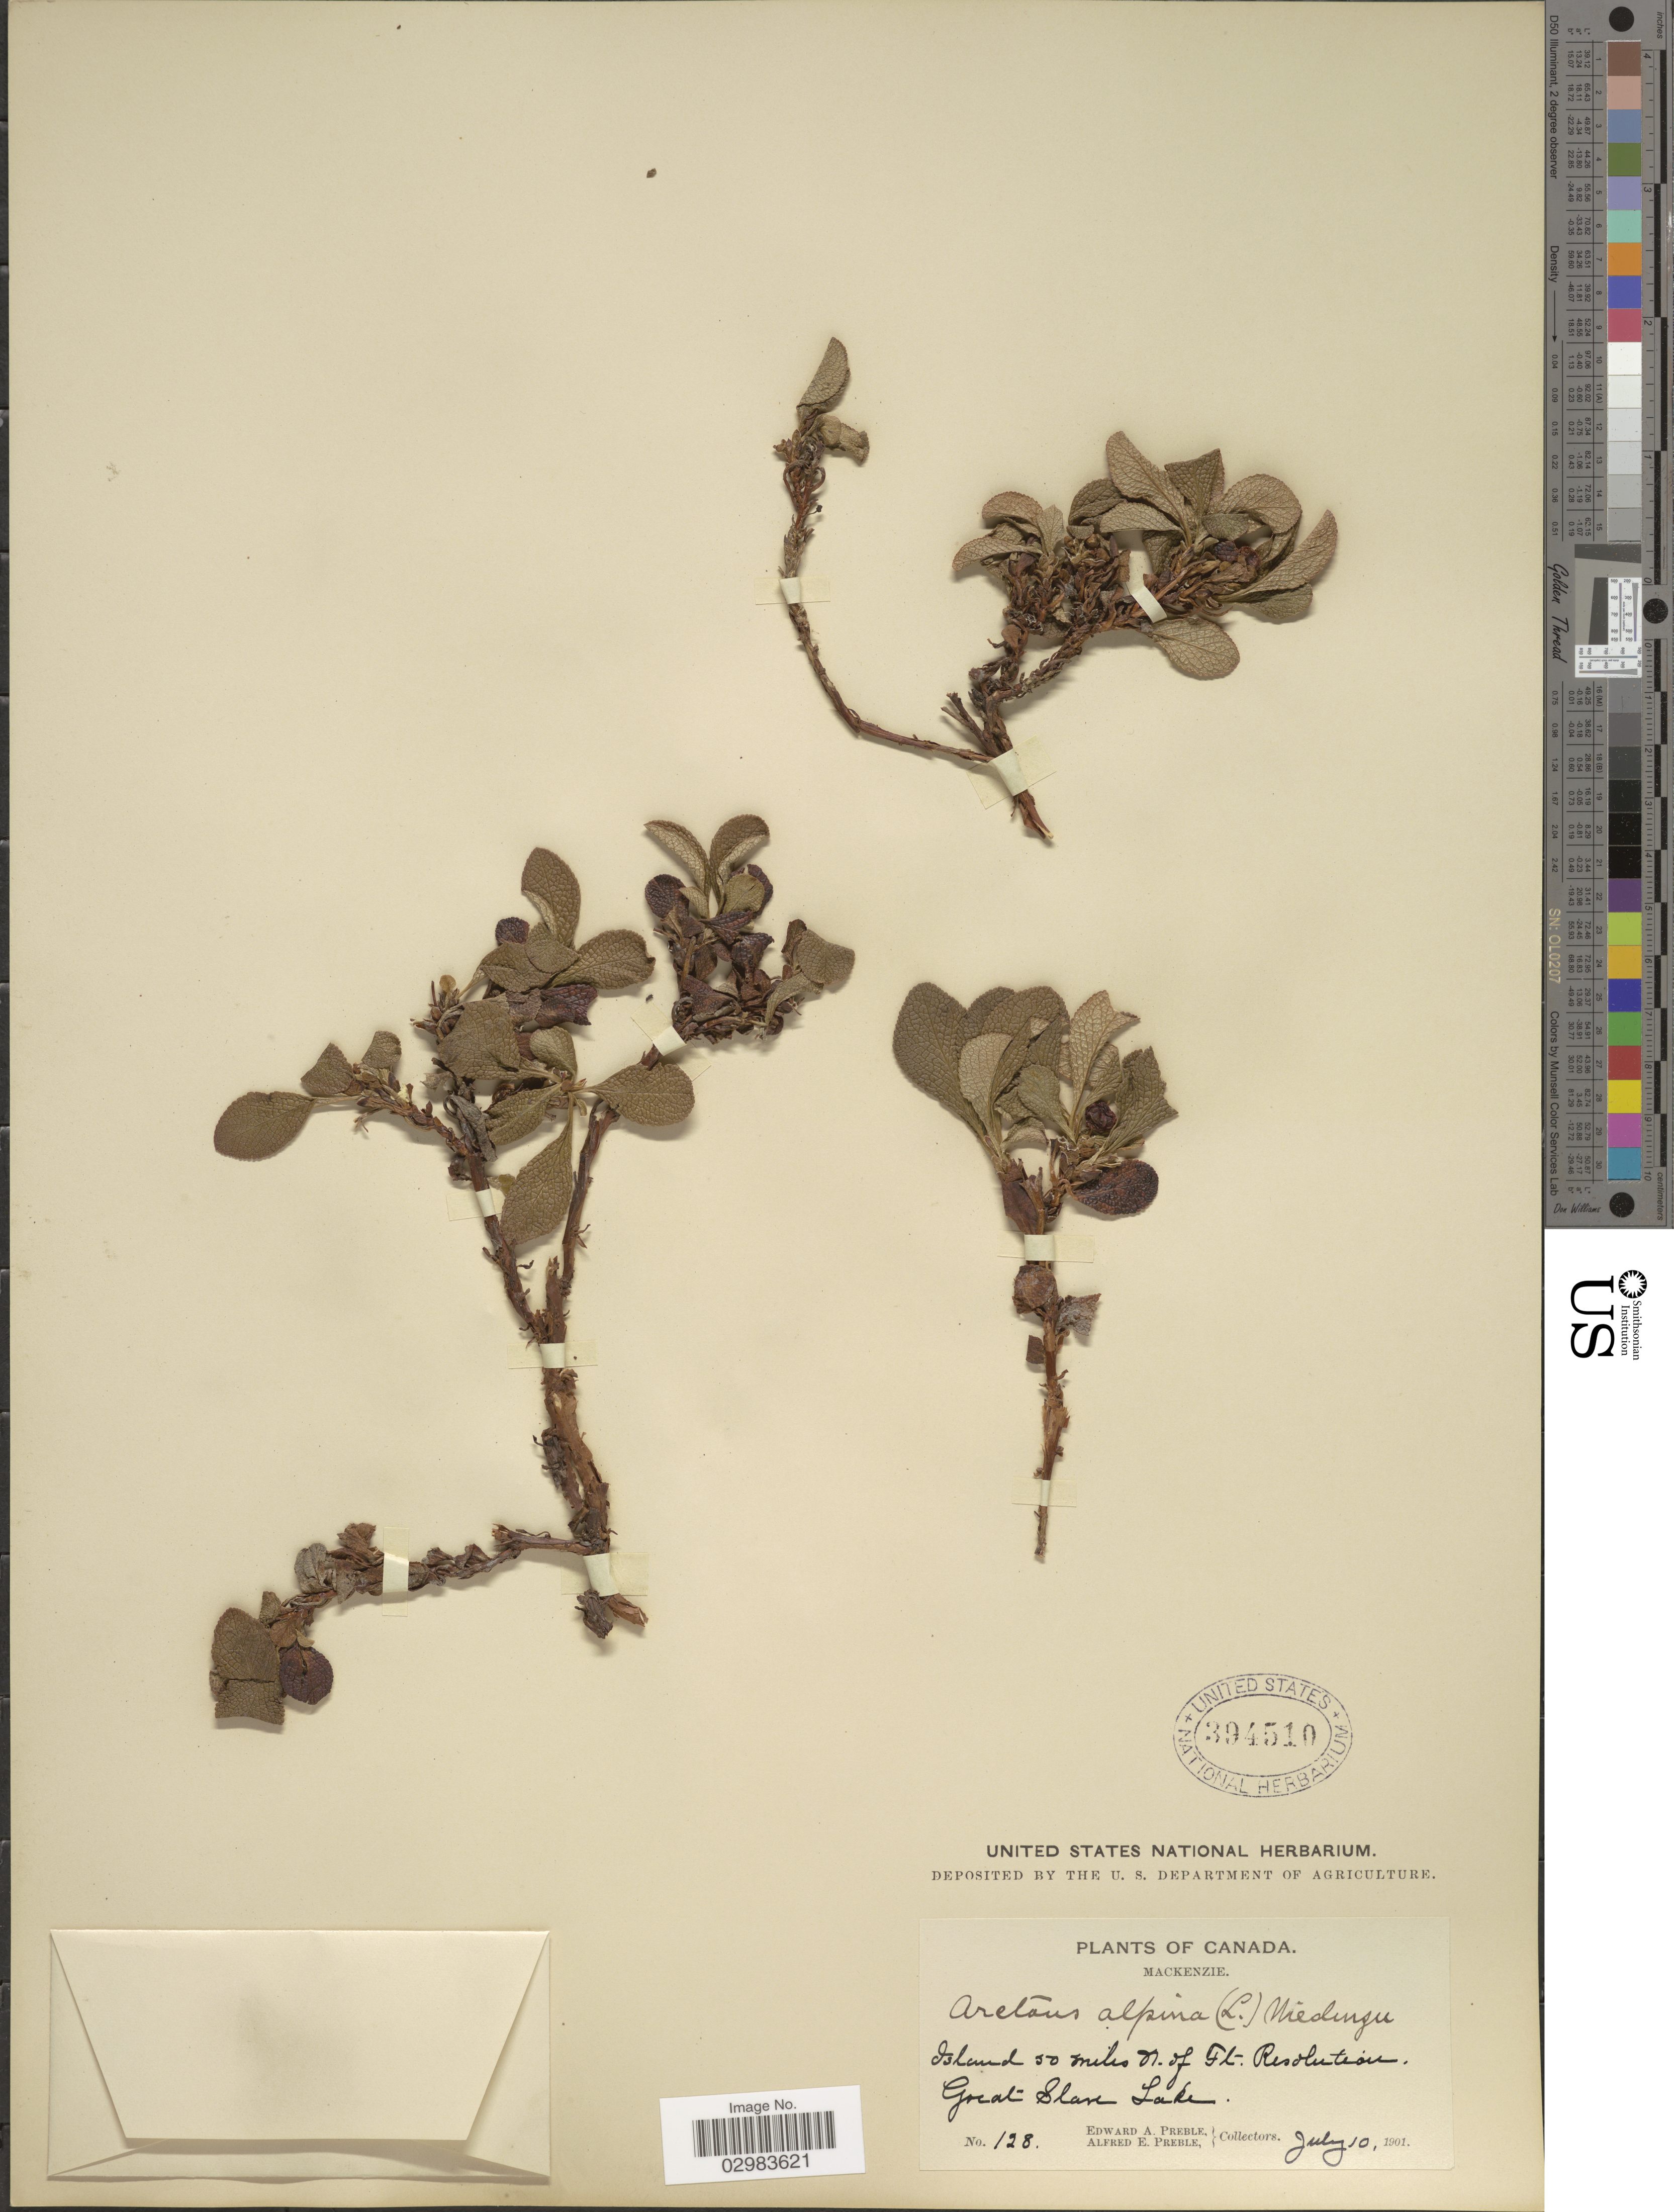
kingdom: Plantae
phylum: Tracheophyta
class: Magnoliopsida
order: Ericales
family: Ericaceae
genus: Arctostaphylos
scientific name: Arctostaphylos alpina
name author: (L.) Spreng.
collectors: E. Preble & A. Preble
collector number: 128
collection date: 1901-07-10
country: Canada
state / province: Northwest Territories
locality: Mackenzie, Island 50 miles N. of Ft. Resolution, Great Slave Lake.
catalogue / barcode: US 394510